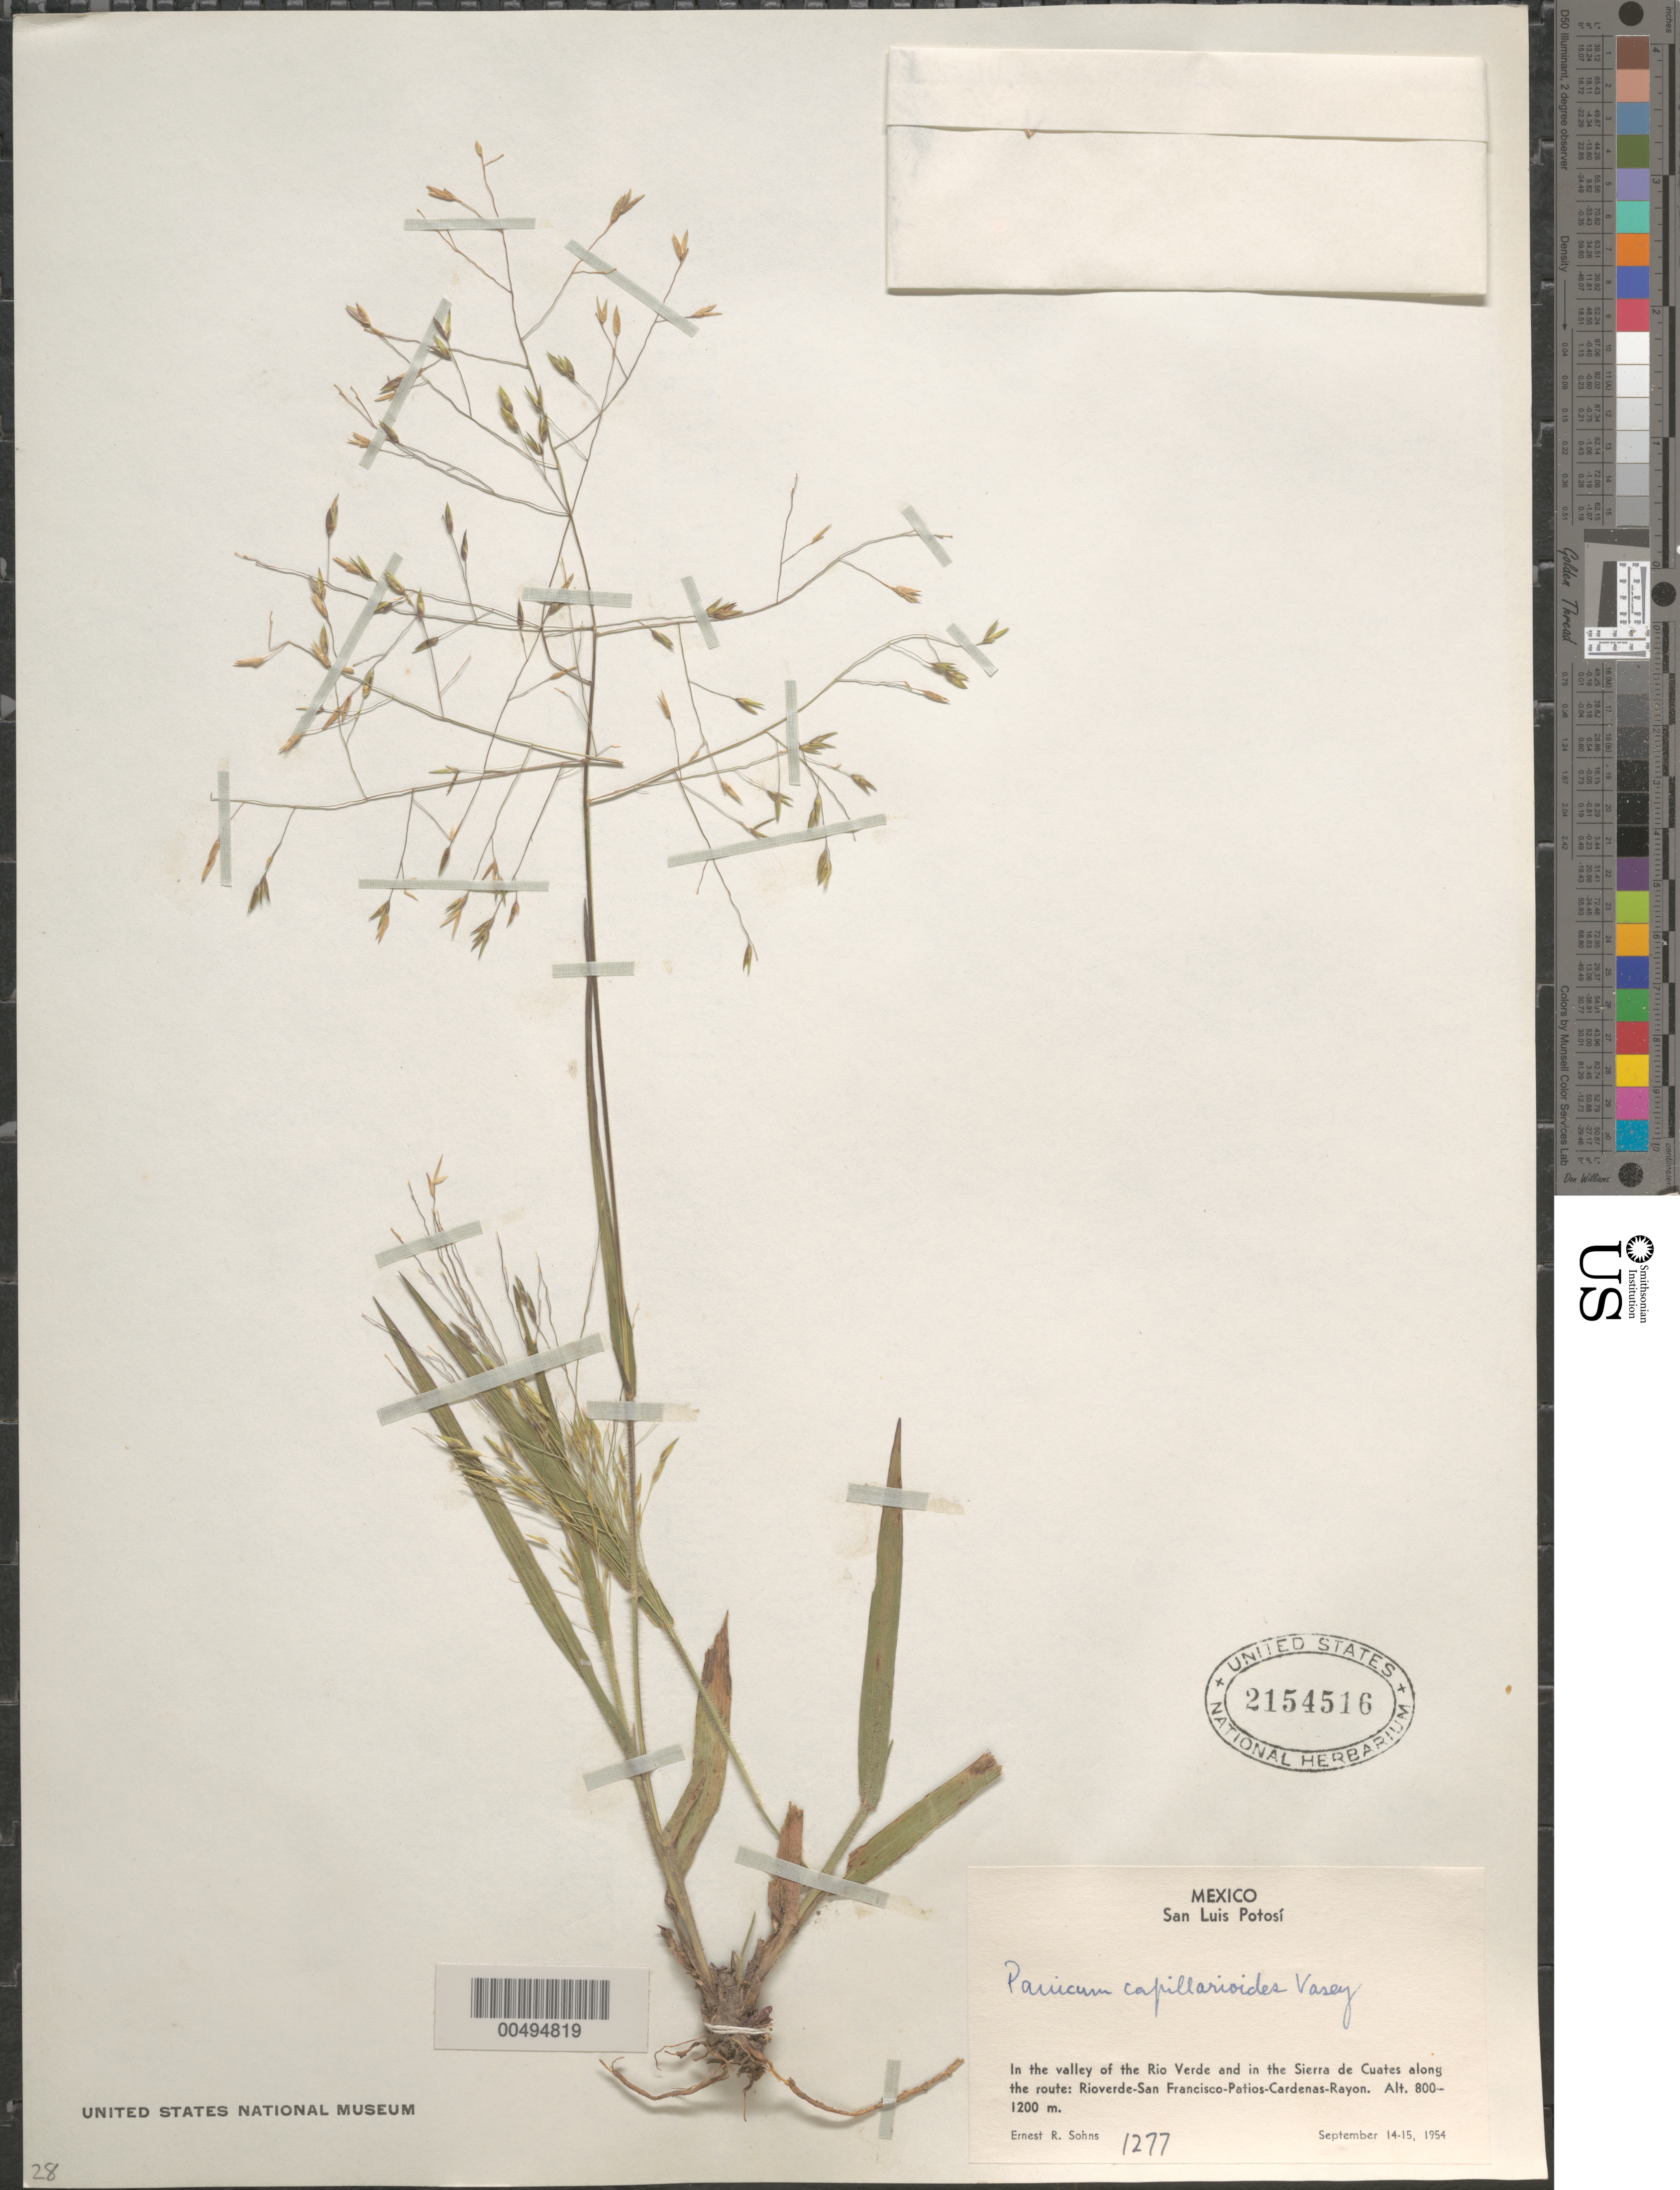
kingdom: Plantae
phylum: Tracheophyta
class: Liliopsida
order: Poales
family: Poaceae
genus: Panicum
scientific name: Panicum diffusum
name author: Sw.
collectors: E. R. Sohns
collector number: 1277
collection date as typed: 14 Sep 1954 to 15 Sep 1954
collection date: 1954-09-14/1954-09-15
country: Mexico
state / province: San Luis Potosi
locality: In the valley of the Rio Verde & in the Sierra de Cuates along the route: Rioverde-San Francisco-Patios-Cardenas-Rayon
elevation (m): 800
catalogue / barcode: US 2154516